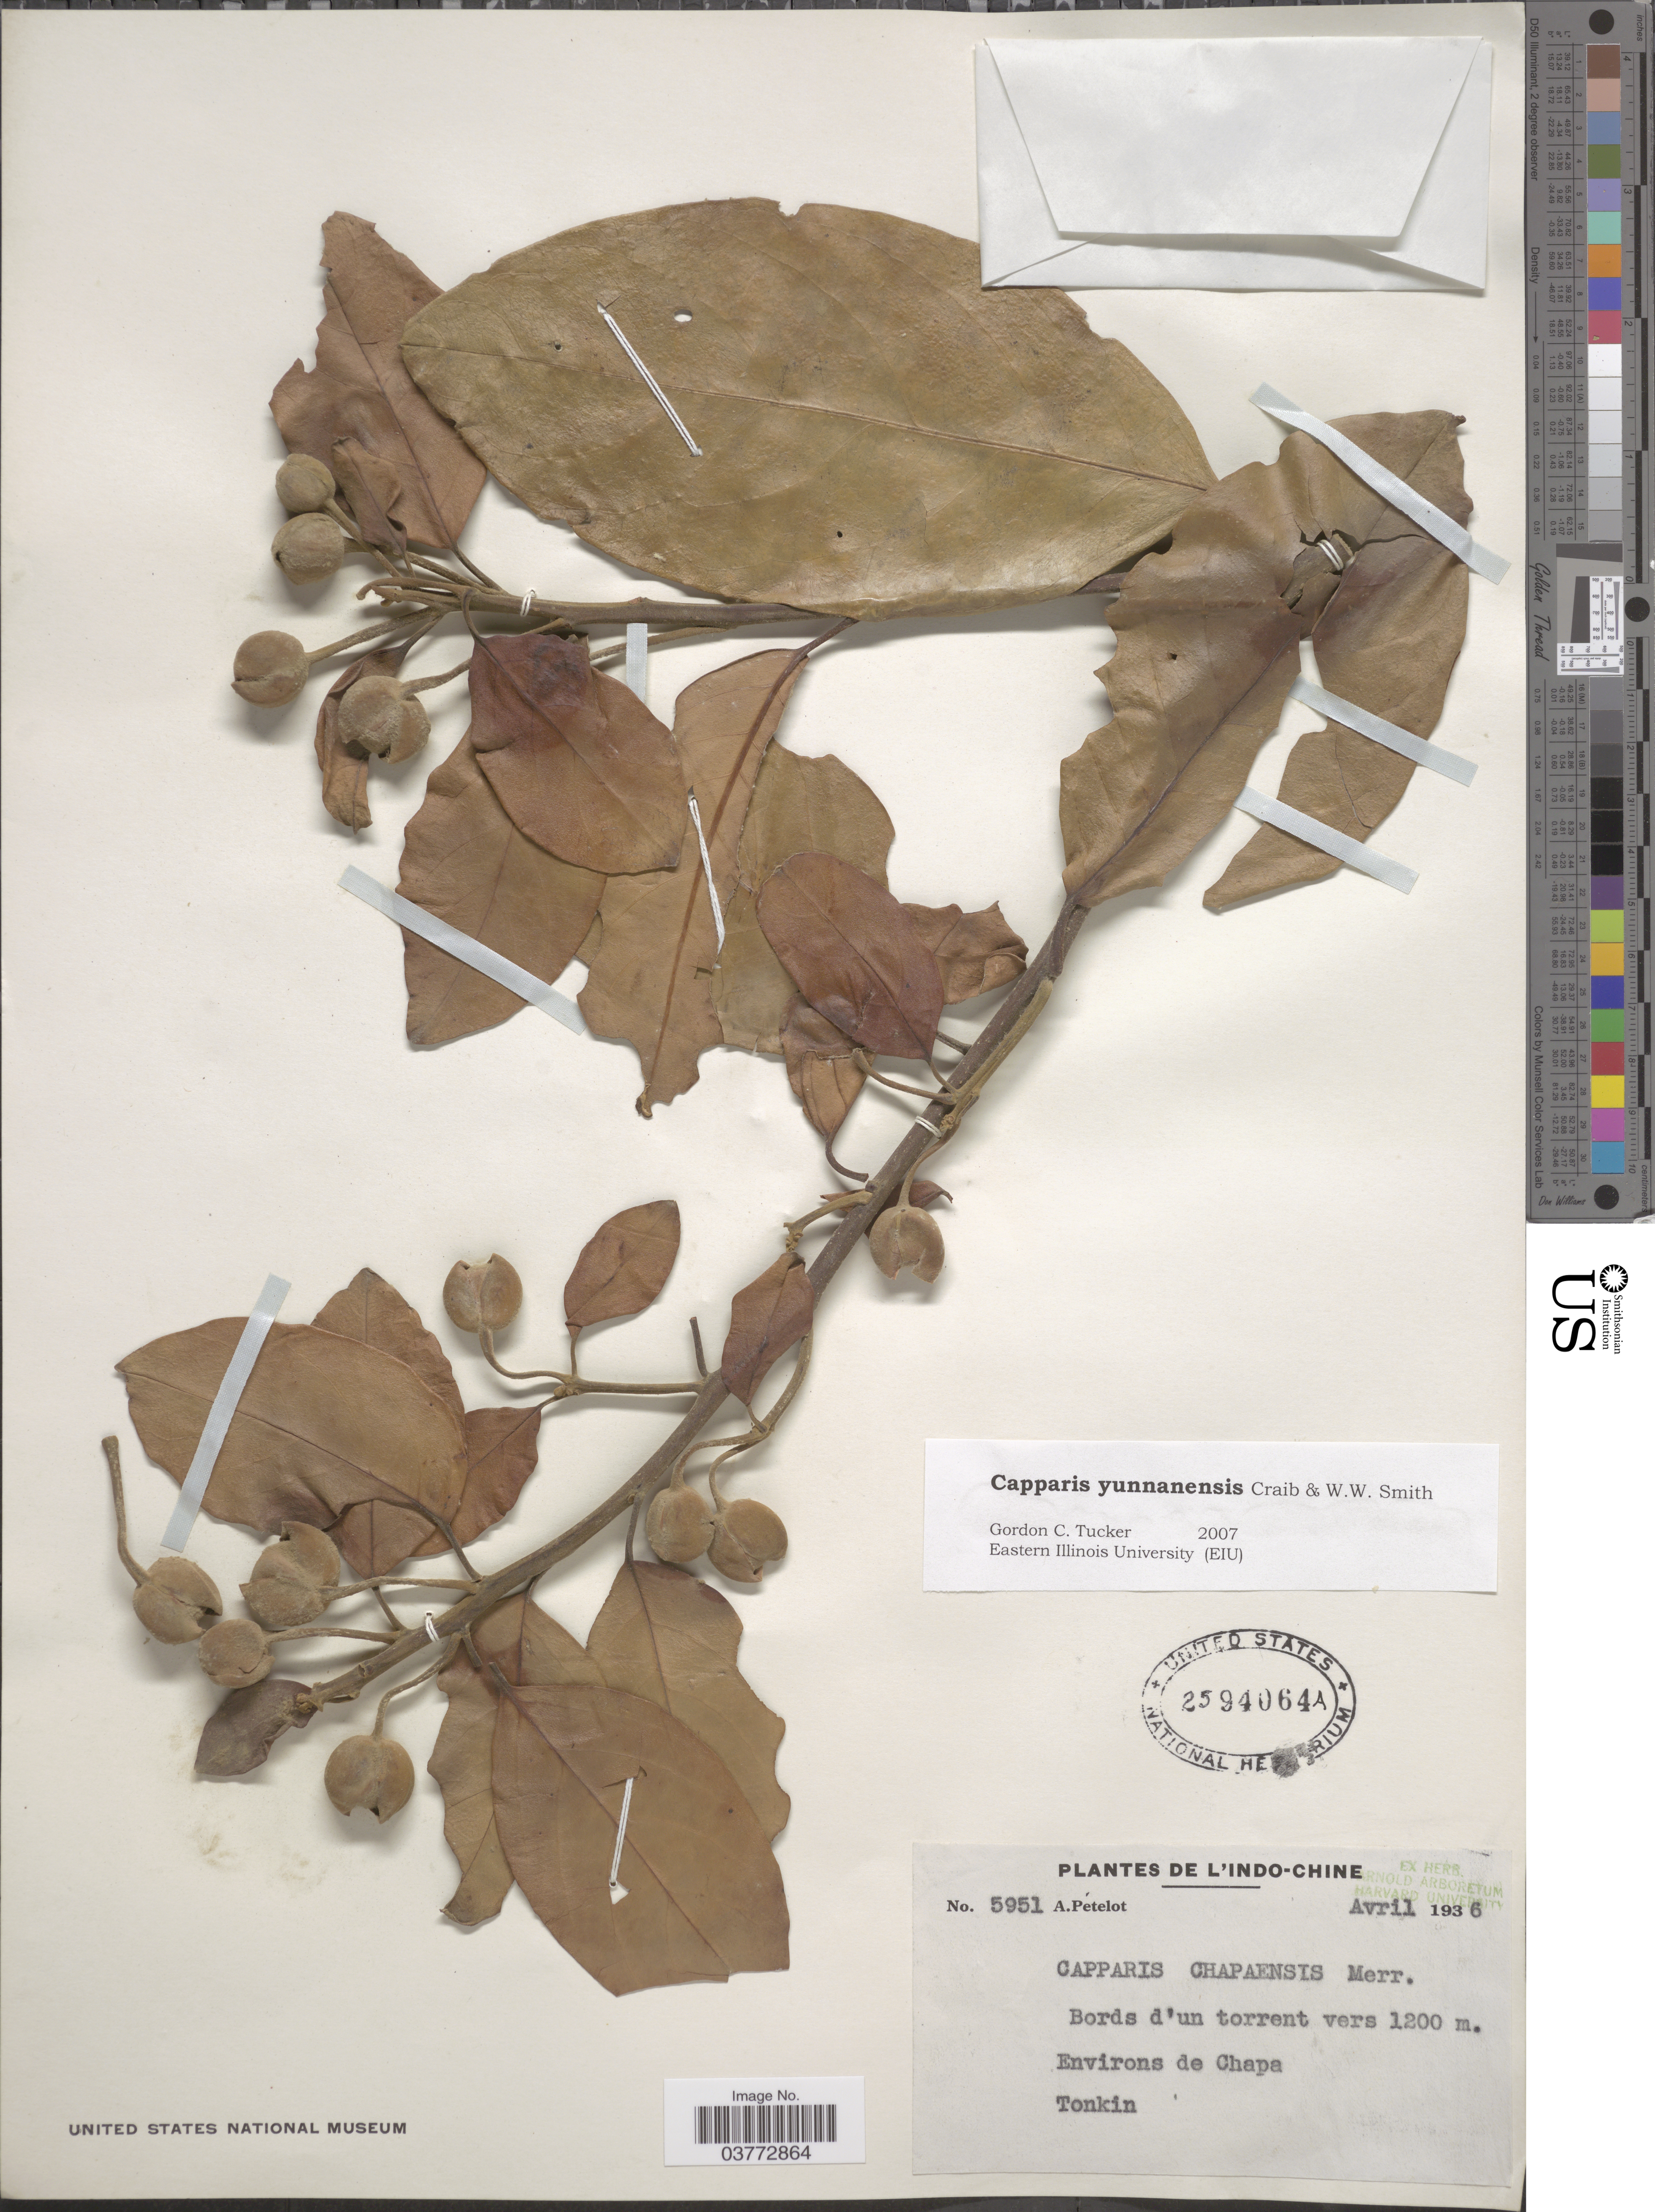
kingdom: Plantae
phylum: Tracheophyta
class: Magnoliopsida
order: Brassicales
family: Capparaceae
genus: Capparis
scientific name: Capparis yunnanensis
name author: Craib & W.W. Sm.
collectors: A. Petelot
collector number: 5951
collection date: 1936-04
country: Vietnam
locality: L'Indo-Chine. Environs de Chapa. Tonkin.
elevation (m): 1200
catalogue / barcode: US 2594064A